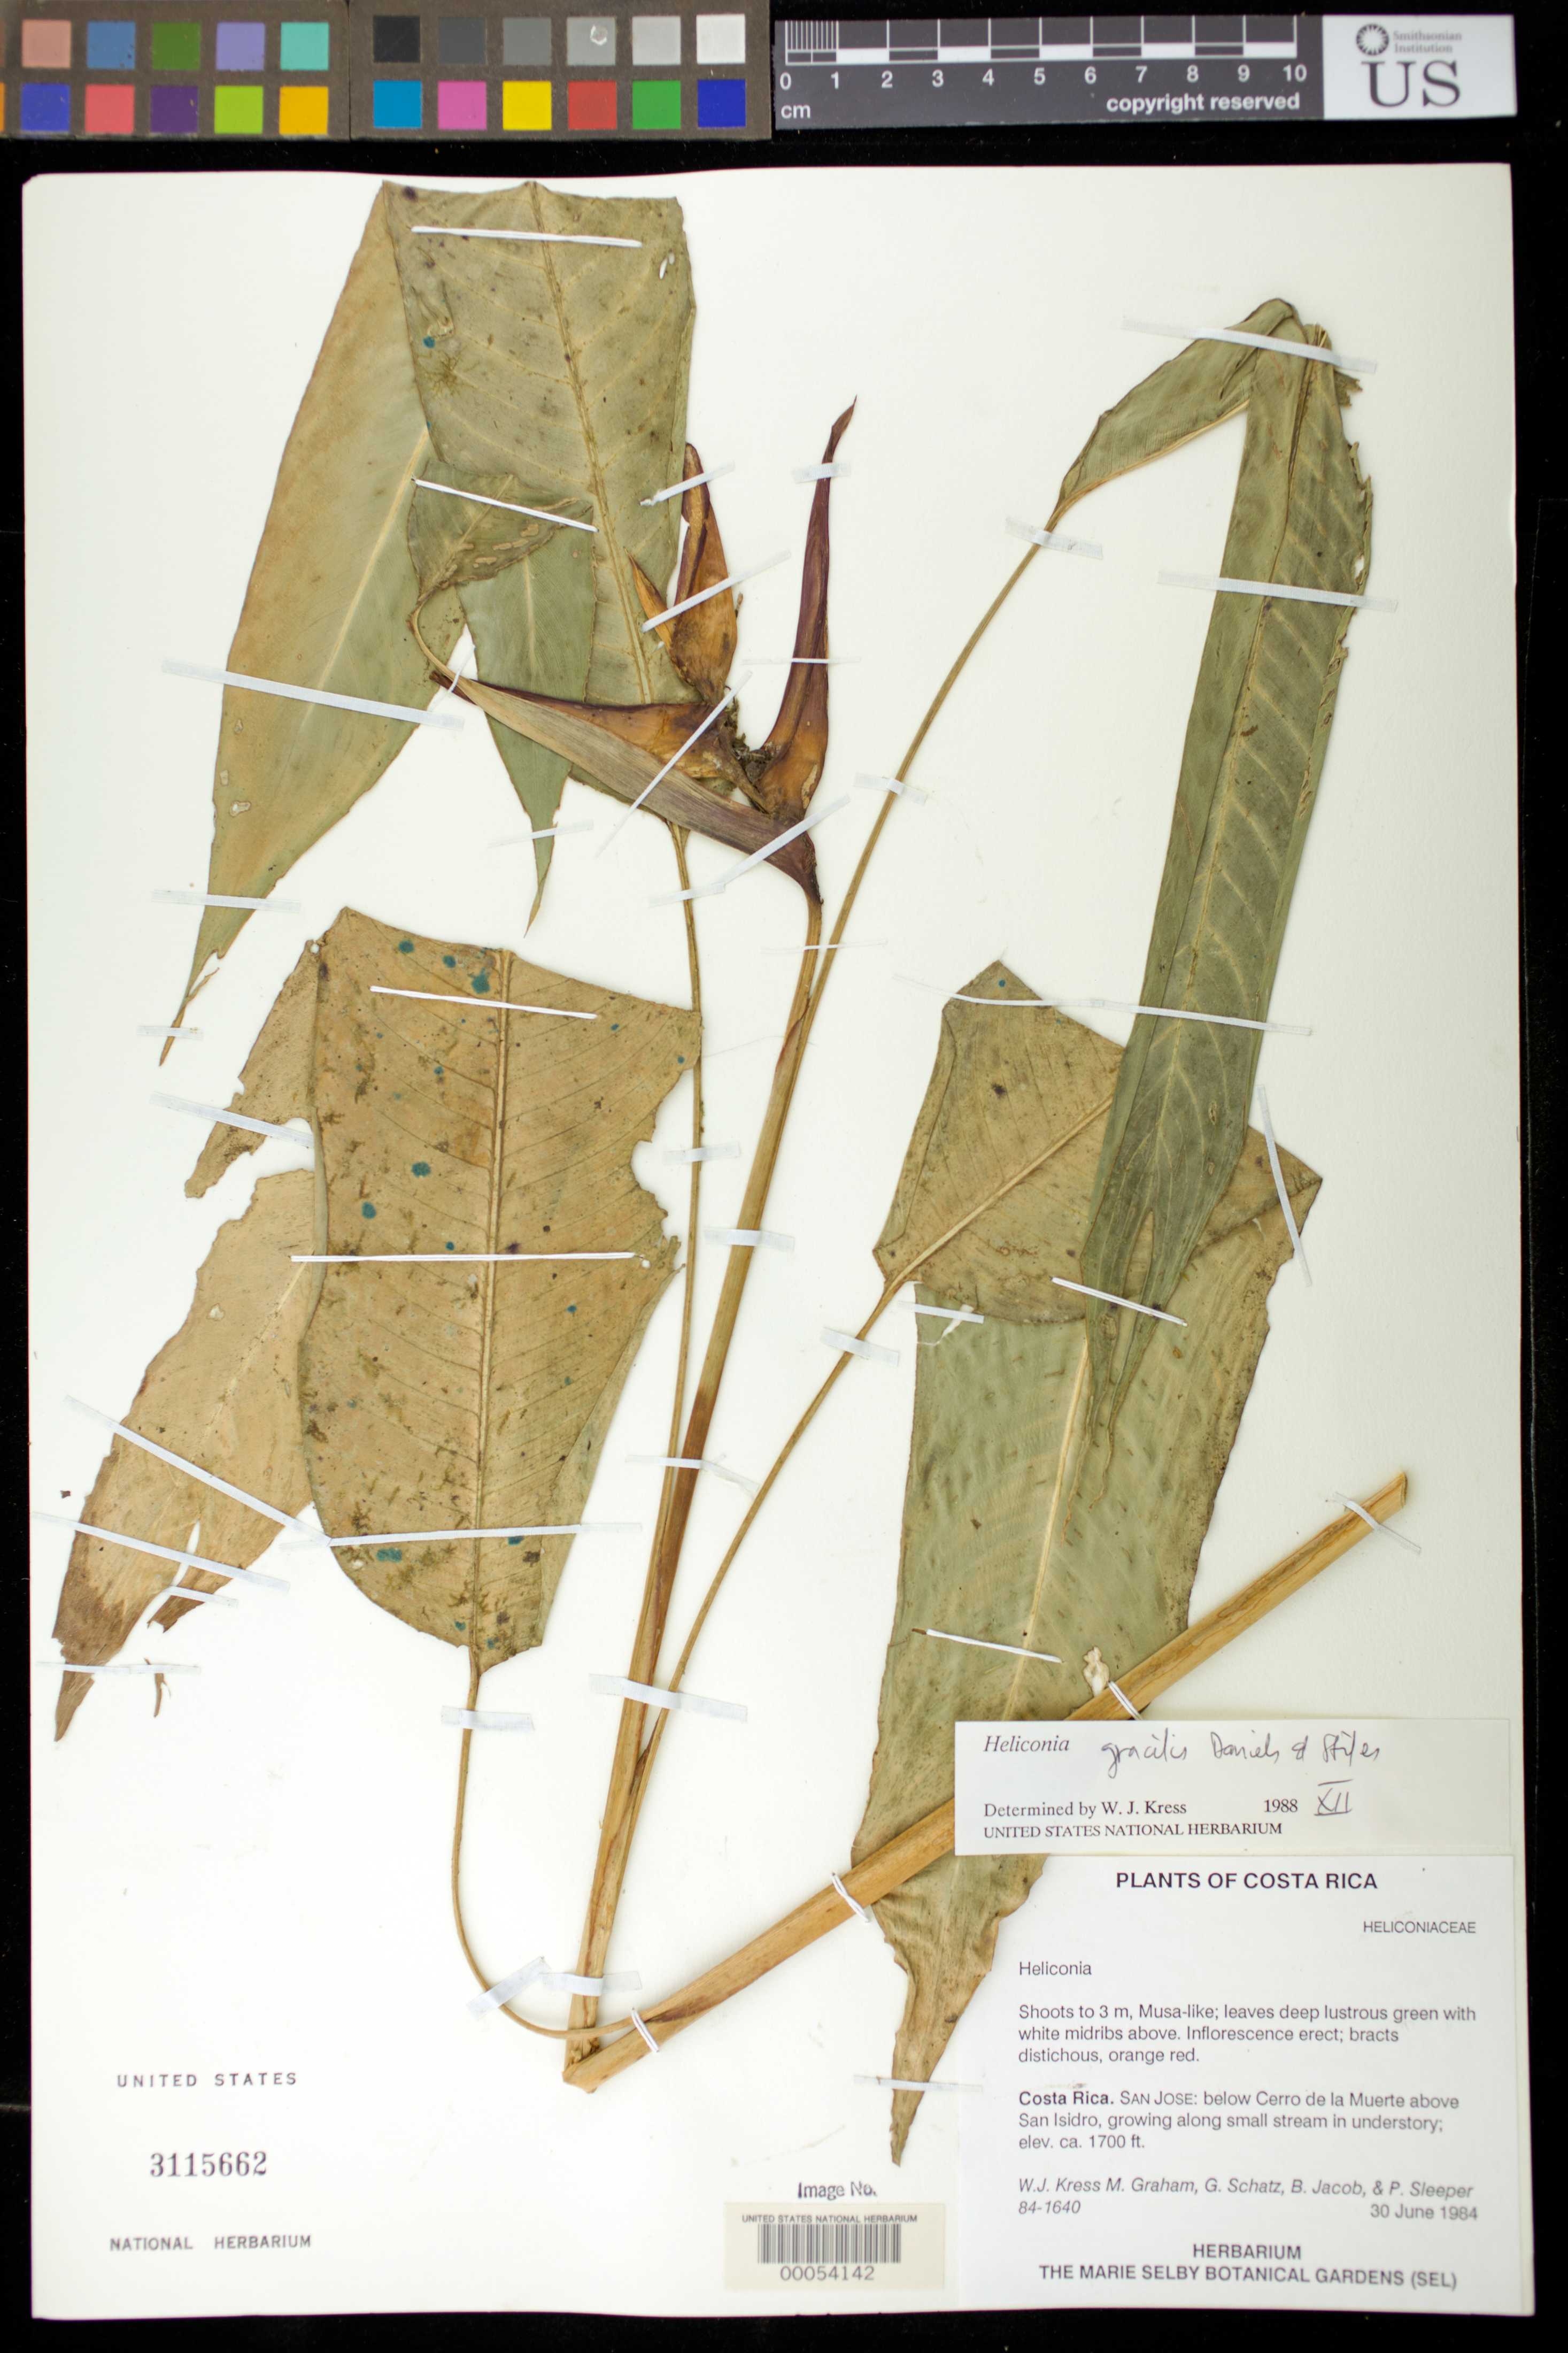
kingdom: Plantae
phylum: Tracheophyta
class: Liliopsida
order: Zingiberales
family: Heliconiaceae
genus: Heliconia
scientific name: Heliconia gracilis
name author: G.S. Daniels & F.G. Stiles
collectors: W. J. Kress, M. Graham, G. Schatz, B. Jacobs & P. Sleeper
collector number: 84-1640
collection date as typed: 30 Jun 1984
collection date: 1984-06-30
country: Costa Rica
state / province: San José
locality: Below cerro de la muerte above san isidro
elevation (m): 518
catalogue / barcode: US 3115662